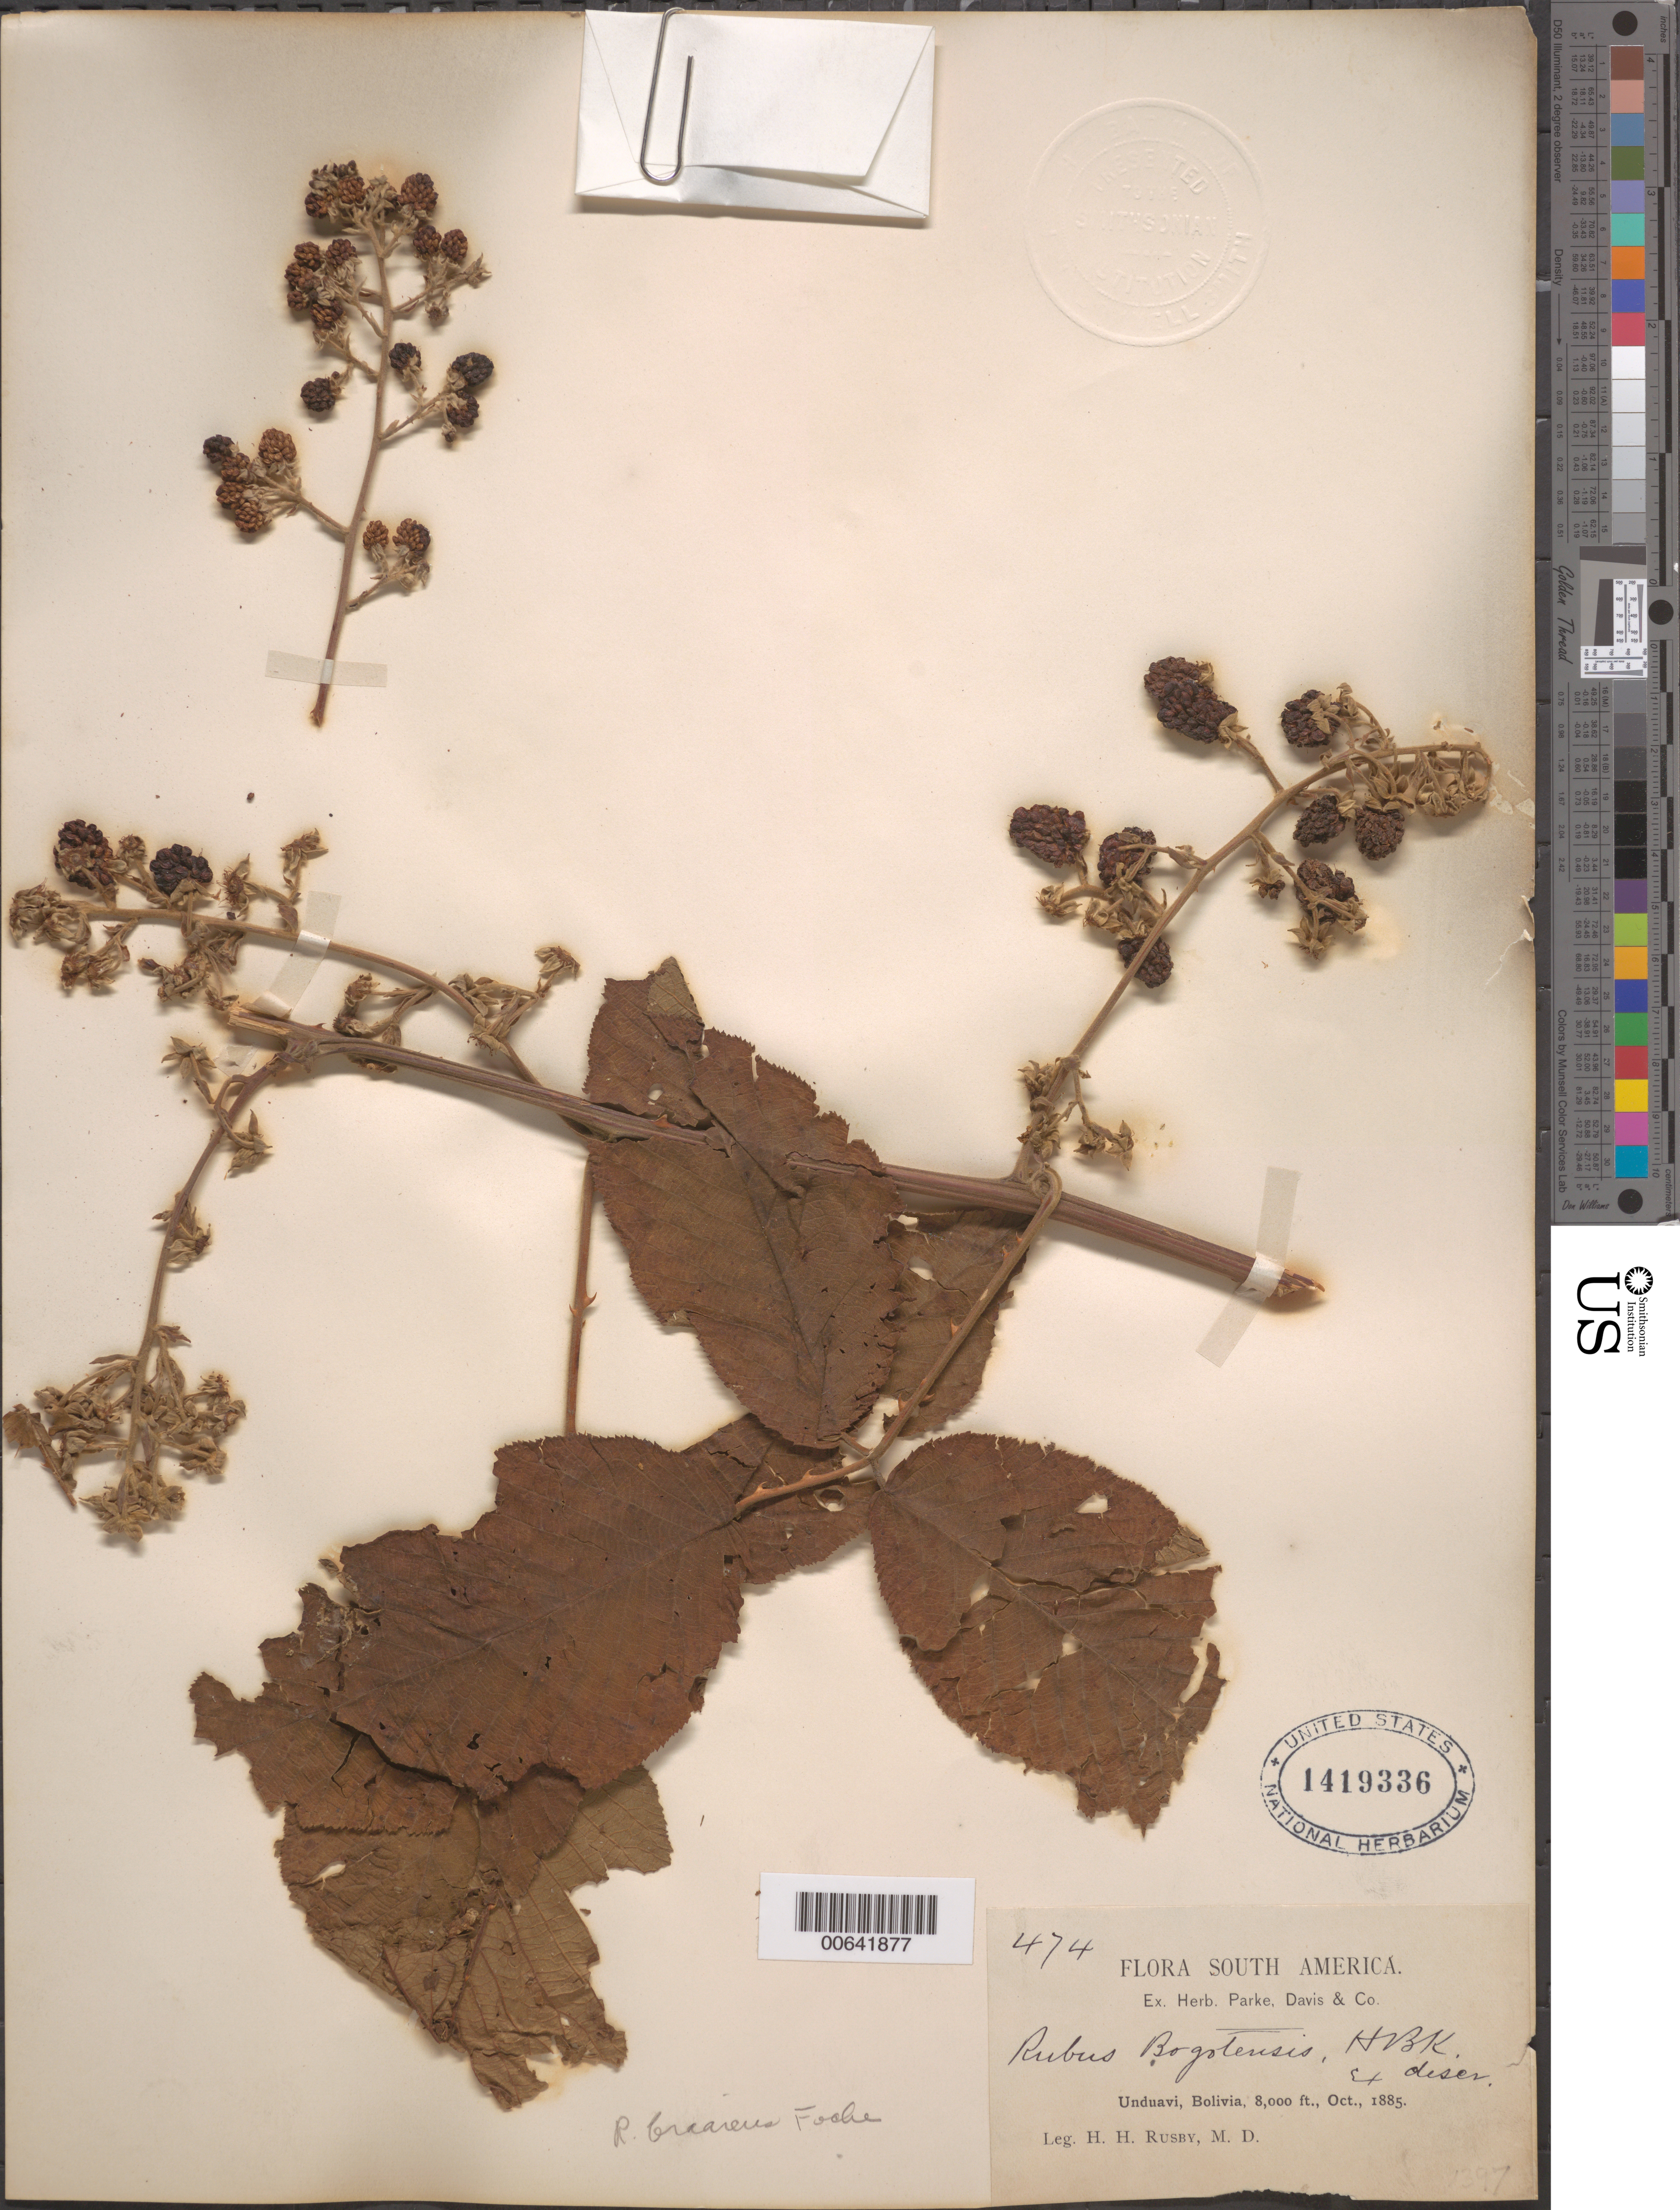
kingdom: Plantae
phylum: Tracheophyta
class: Magnoliopsida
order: Rosales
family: Rosaceae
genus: Rubus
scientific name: Rubus briareus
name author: Focke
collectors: H. H. Rusby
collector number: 474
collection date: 1885-10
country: Bolivia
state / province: La Paz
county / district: Nor Yungas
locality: Unduavi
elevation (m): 2438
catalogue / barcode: US 1419336